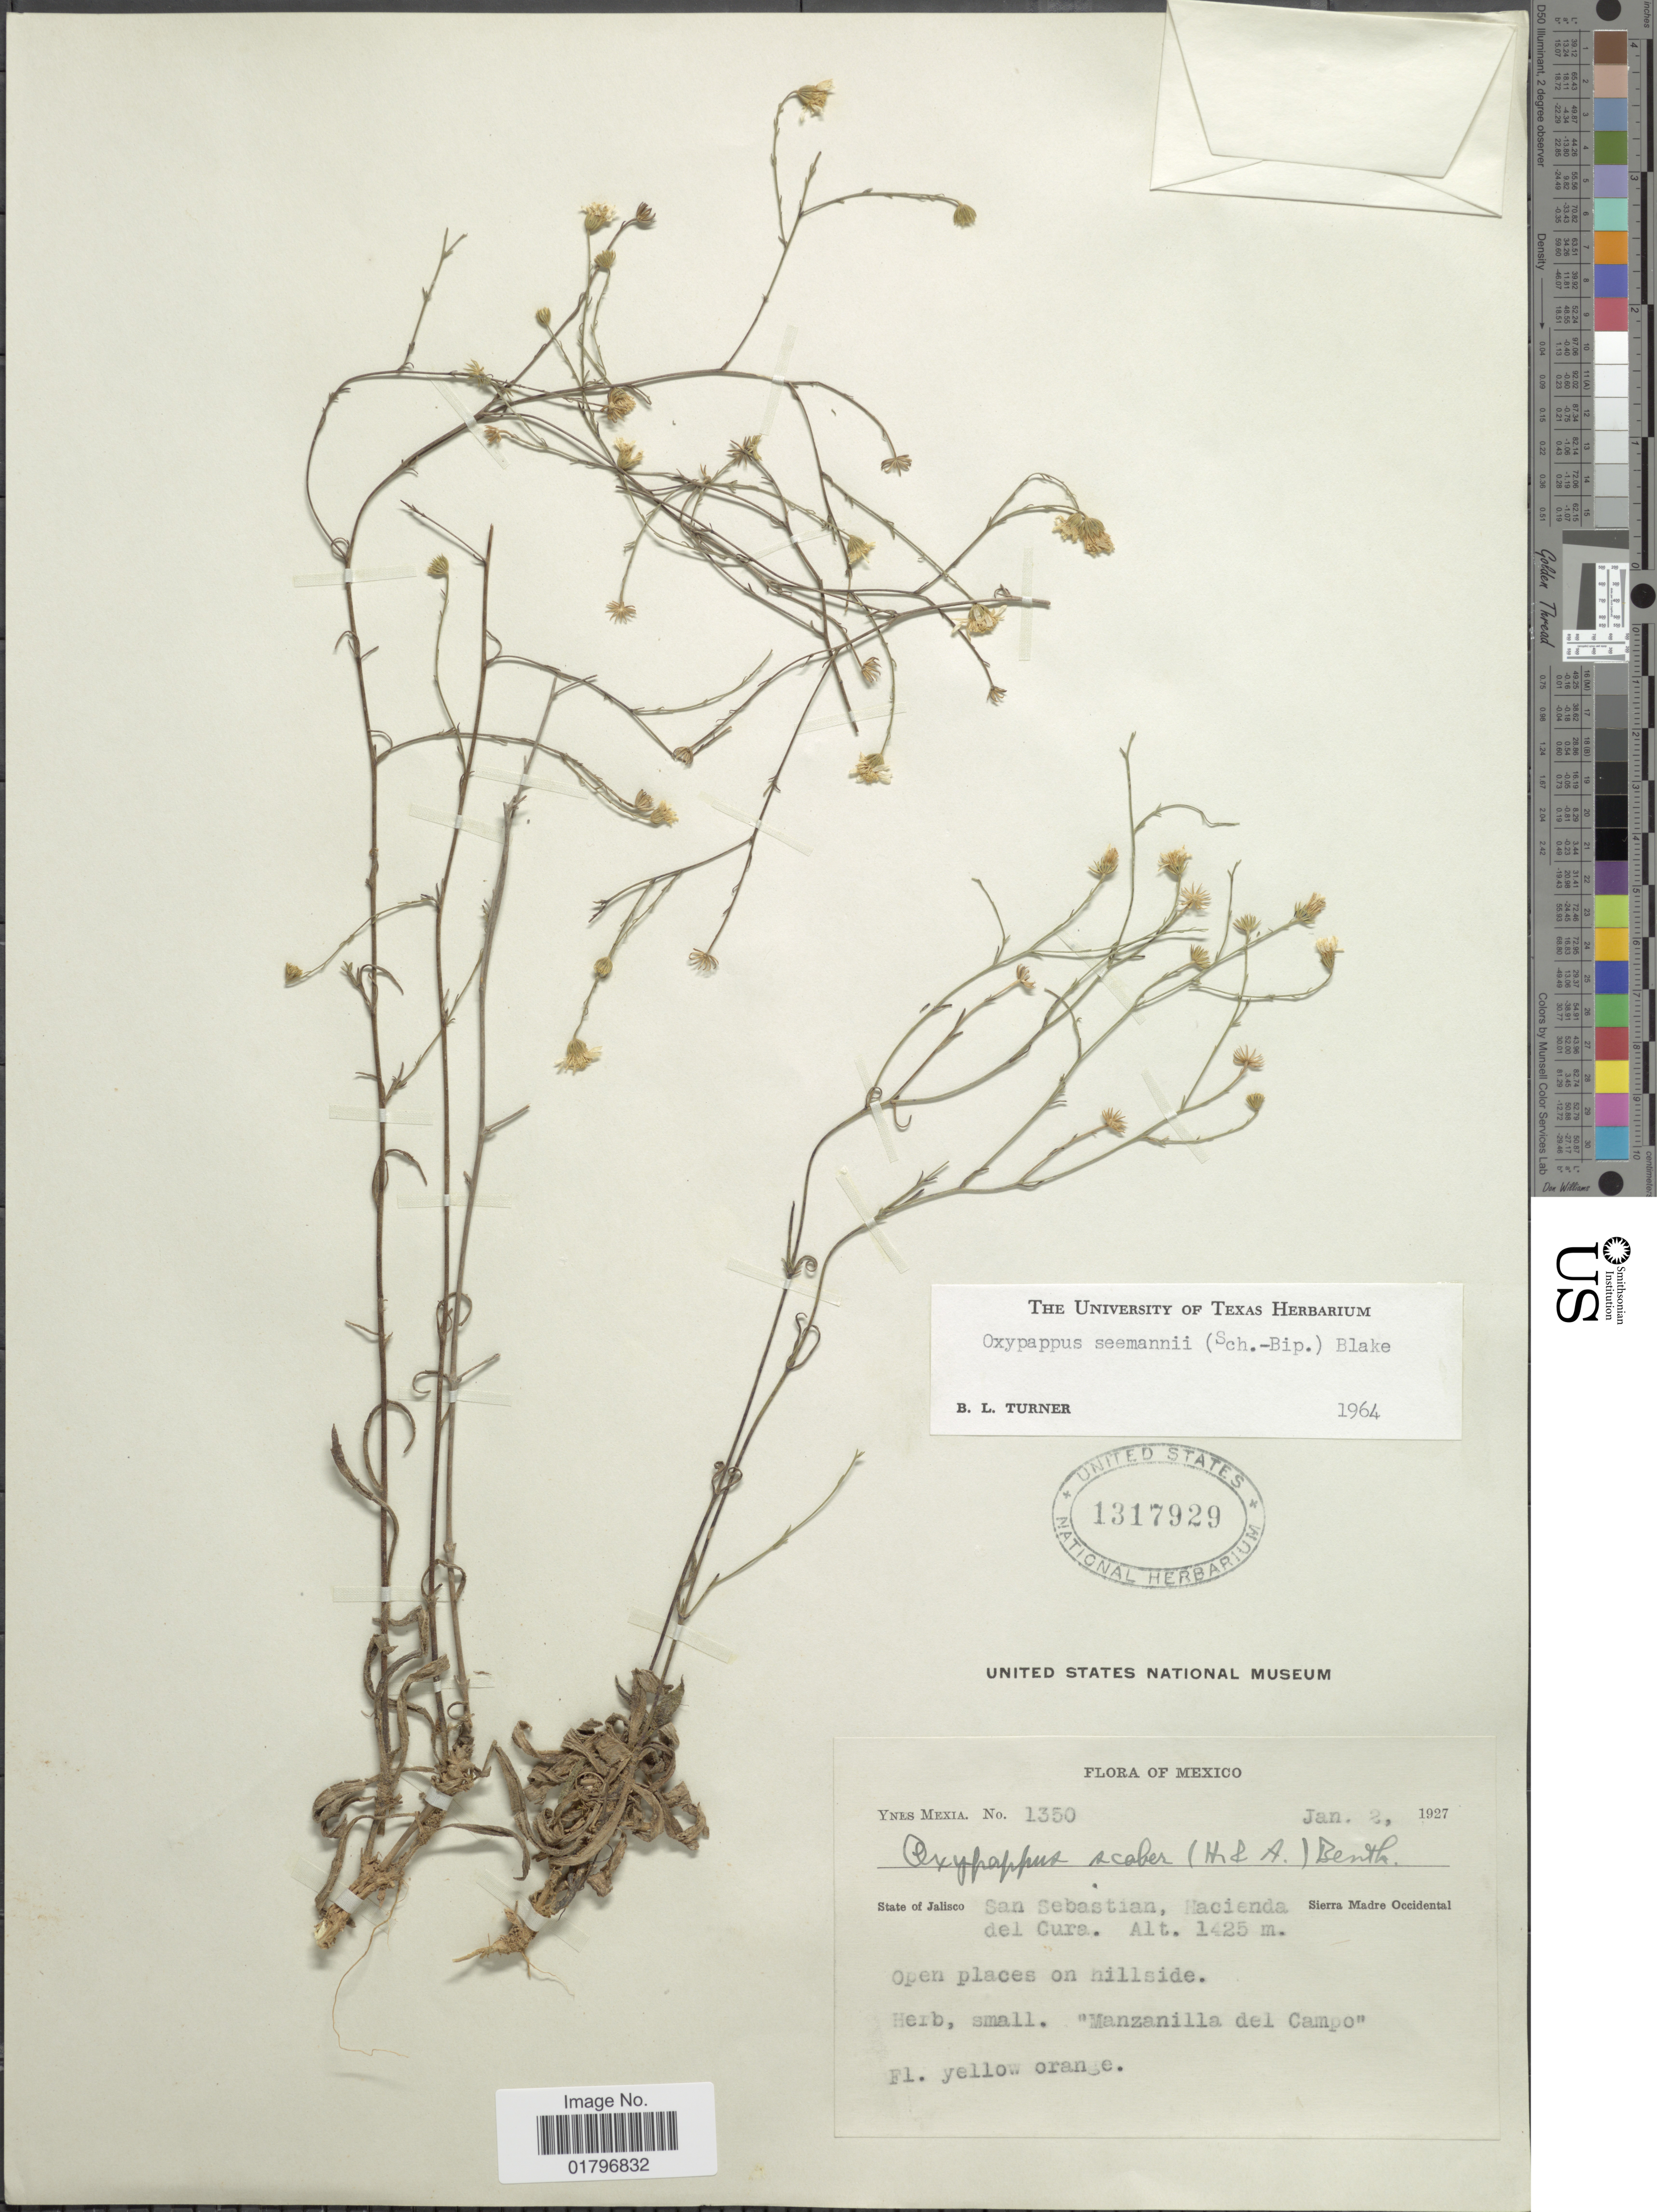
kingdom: Plantae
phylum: Tracheophyta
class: Magnoliopsida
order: Asterales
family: Asteraceae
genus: Oxypappus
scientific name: Oxypappus seemannii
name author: (Sch. Bip.) B.L. Turner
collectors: Y. Mexia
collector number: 1350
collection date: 1927-01-02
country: Mexico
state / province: Jalisco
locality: State of Jalisco. San Sebastian, Hacienda del Cura. Sierra Madre Occidental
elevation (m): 1425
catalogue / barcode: US 1317929